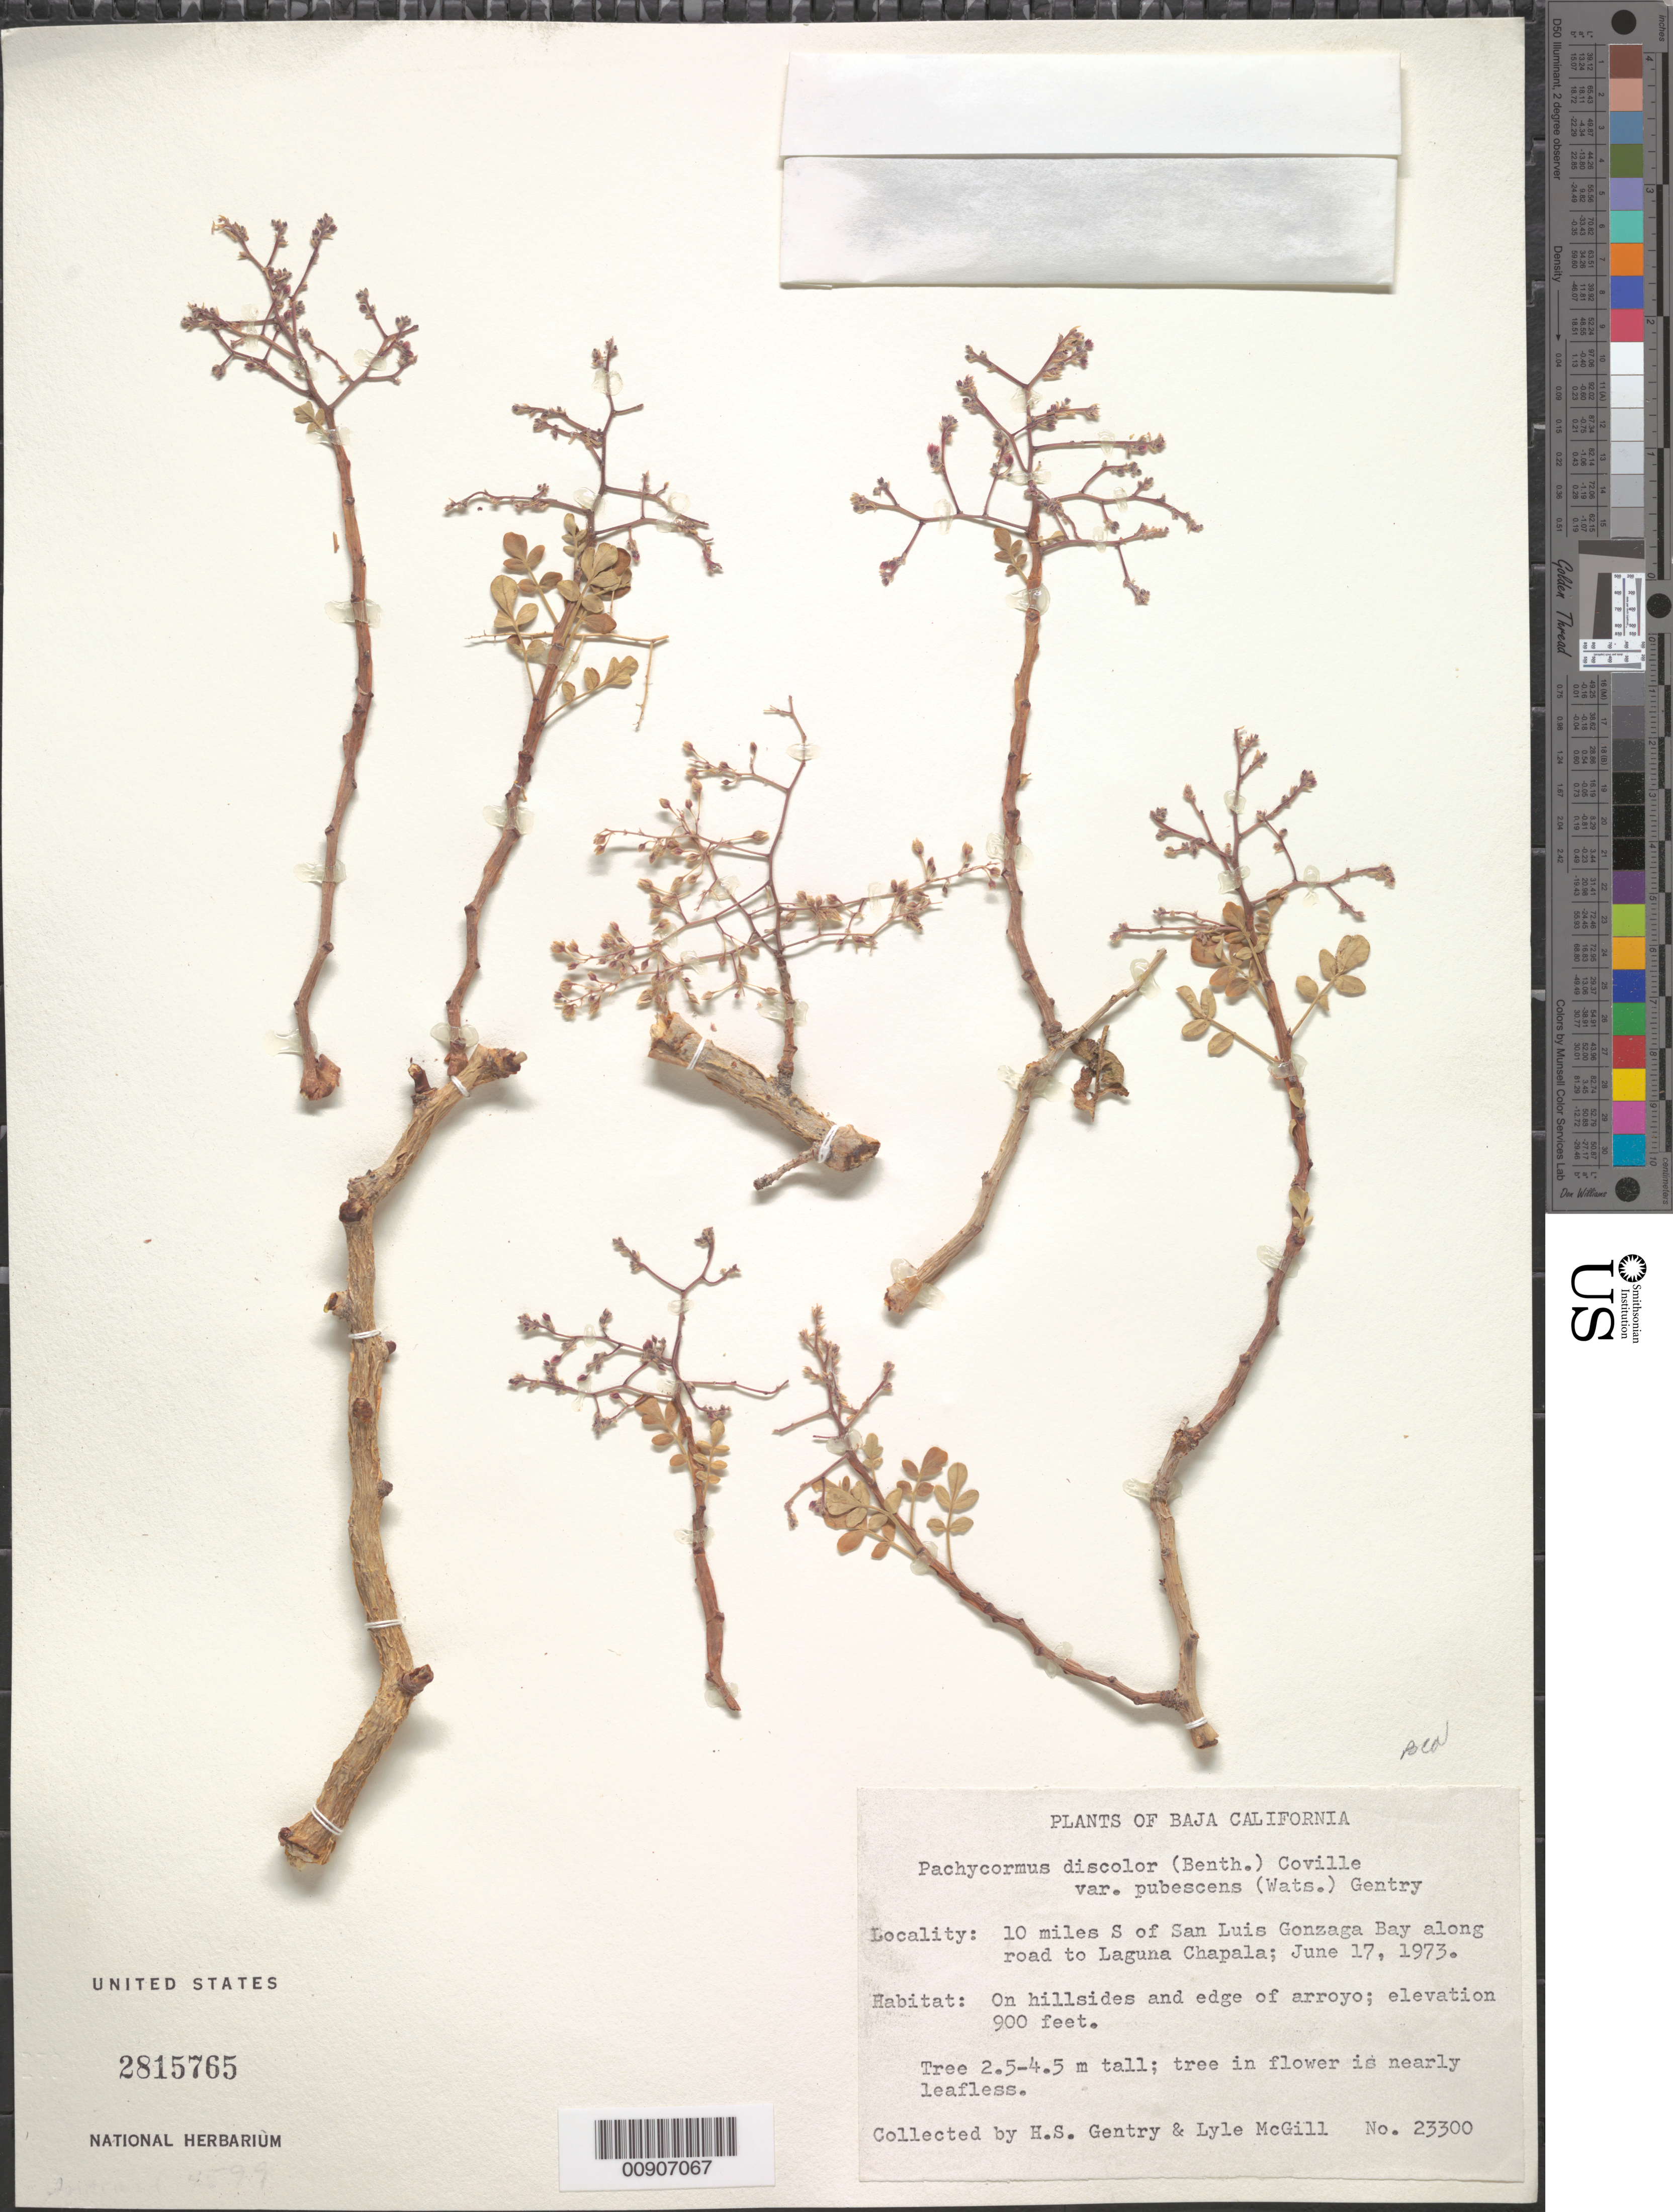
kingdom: Plantae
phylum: Tracheophyta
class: Magnoliopsida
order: Sapindales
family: Anacardiaceae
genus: Pachycormus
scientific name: Pachycormus discolor var. pubescens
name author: (S. Watson) Gentry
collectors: H. S. Gentry & L. McGill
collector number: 23300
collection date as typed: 17 Jun 1973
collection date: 1973-06-17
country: Mexico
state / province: Baja California Norte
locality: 10 miles S of San Luis Gonzaga Bay along road to Laguna Chapala, Baja California.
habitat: On hillsides and edge of arroyo.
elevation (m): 274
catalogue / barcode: US 2815765